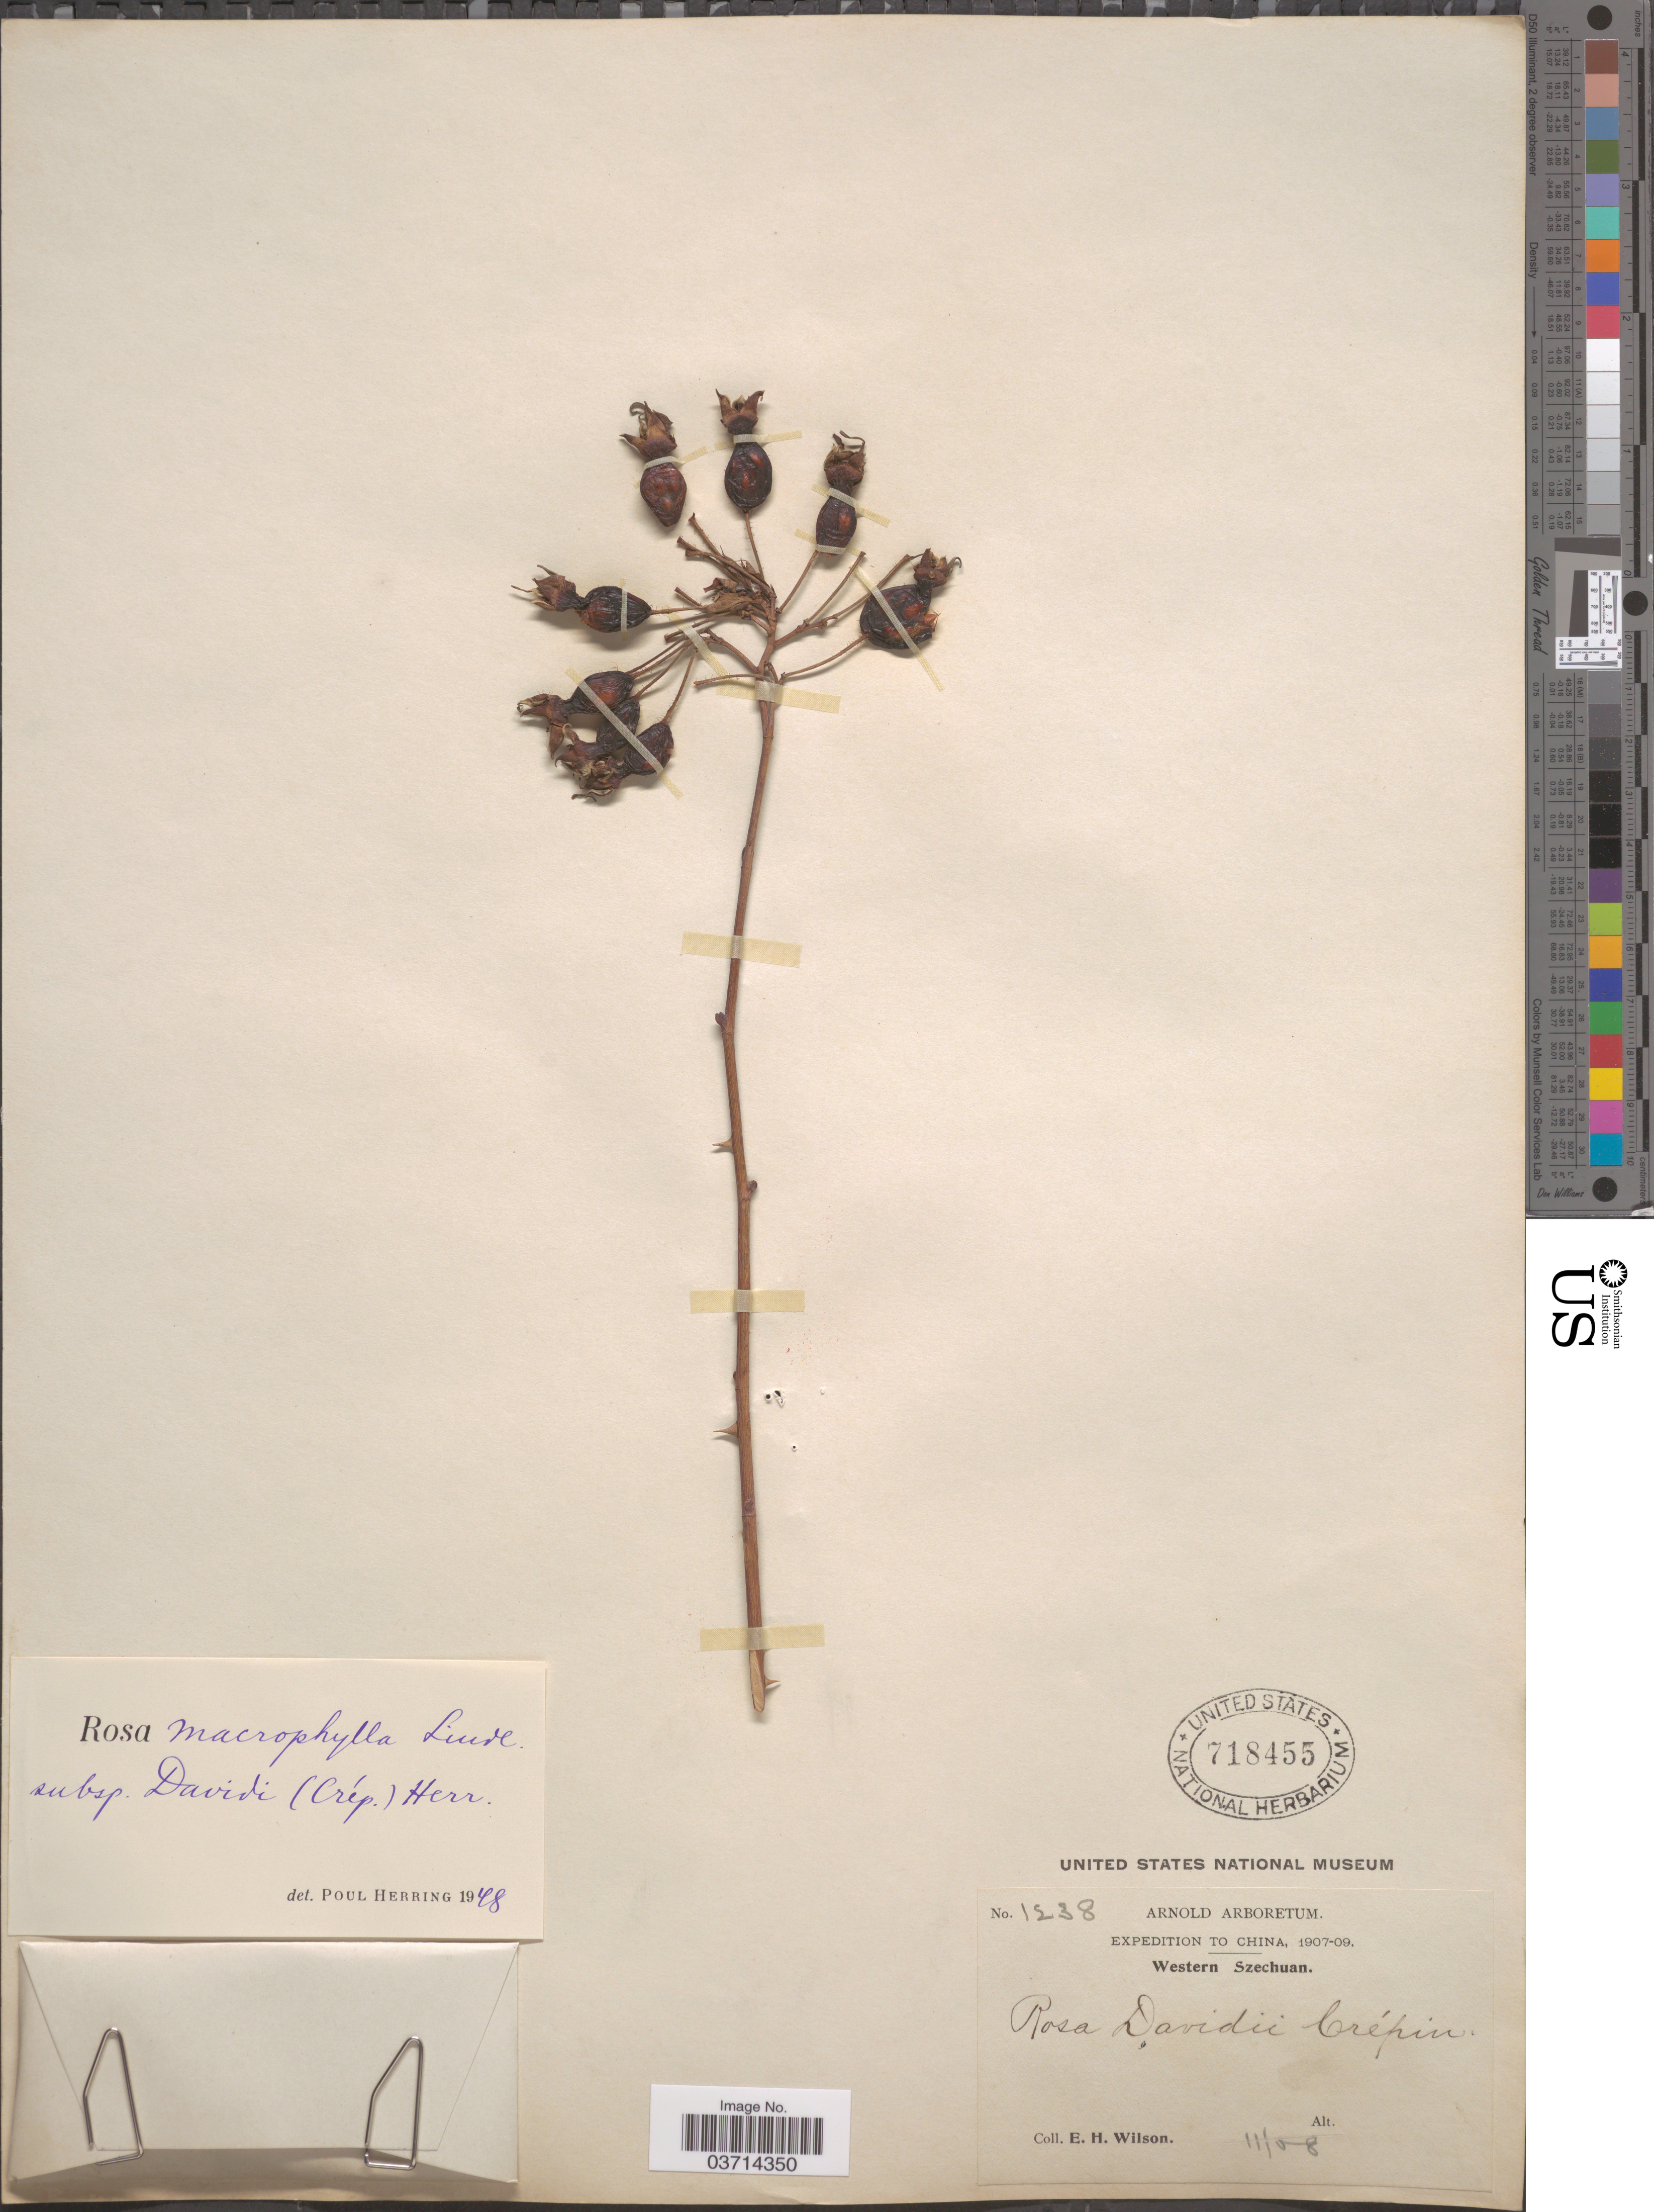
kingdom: Plantae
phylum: Tracheophyta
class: Magnoliopsida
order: Rosales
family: Rosaceae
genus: Rosa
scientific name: Rosa davidi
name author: Crép.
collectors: E. Wilson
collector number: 1238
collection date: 1908-11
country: China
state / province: Sichuan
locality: Western Szechuan.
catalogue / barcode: US 718455